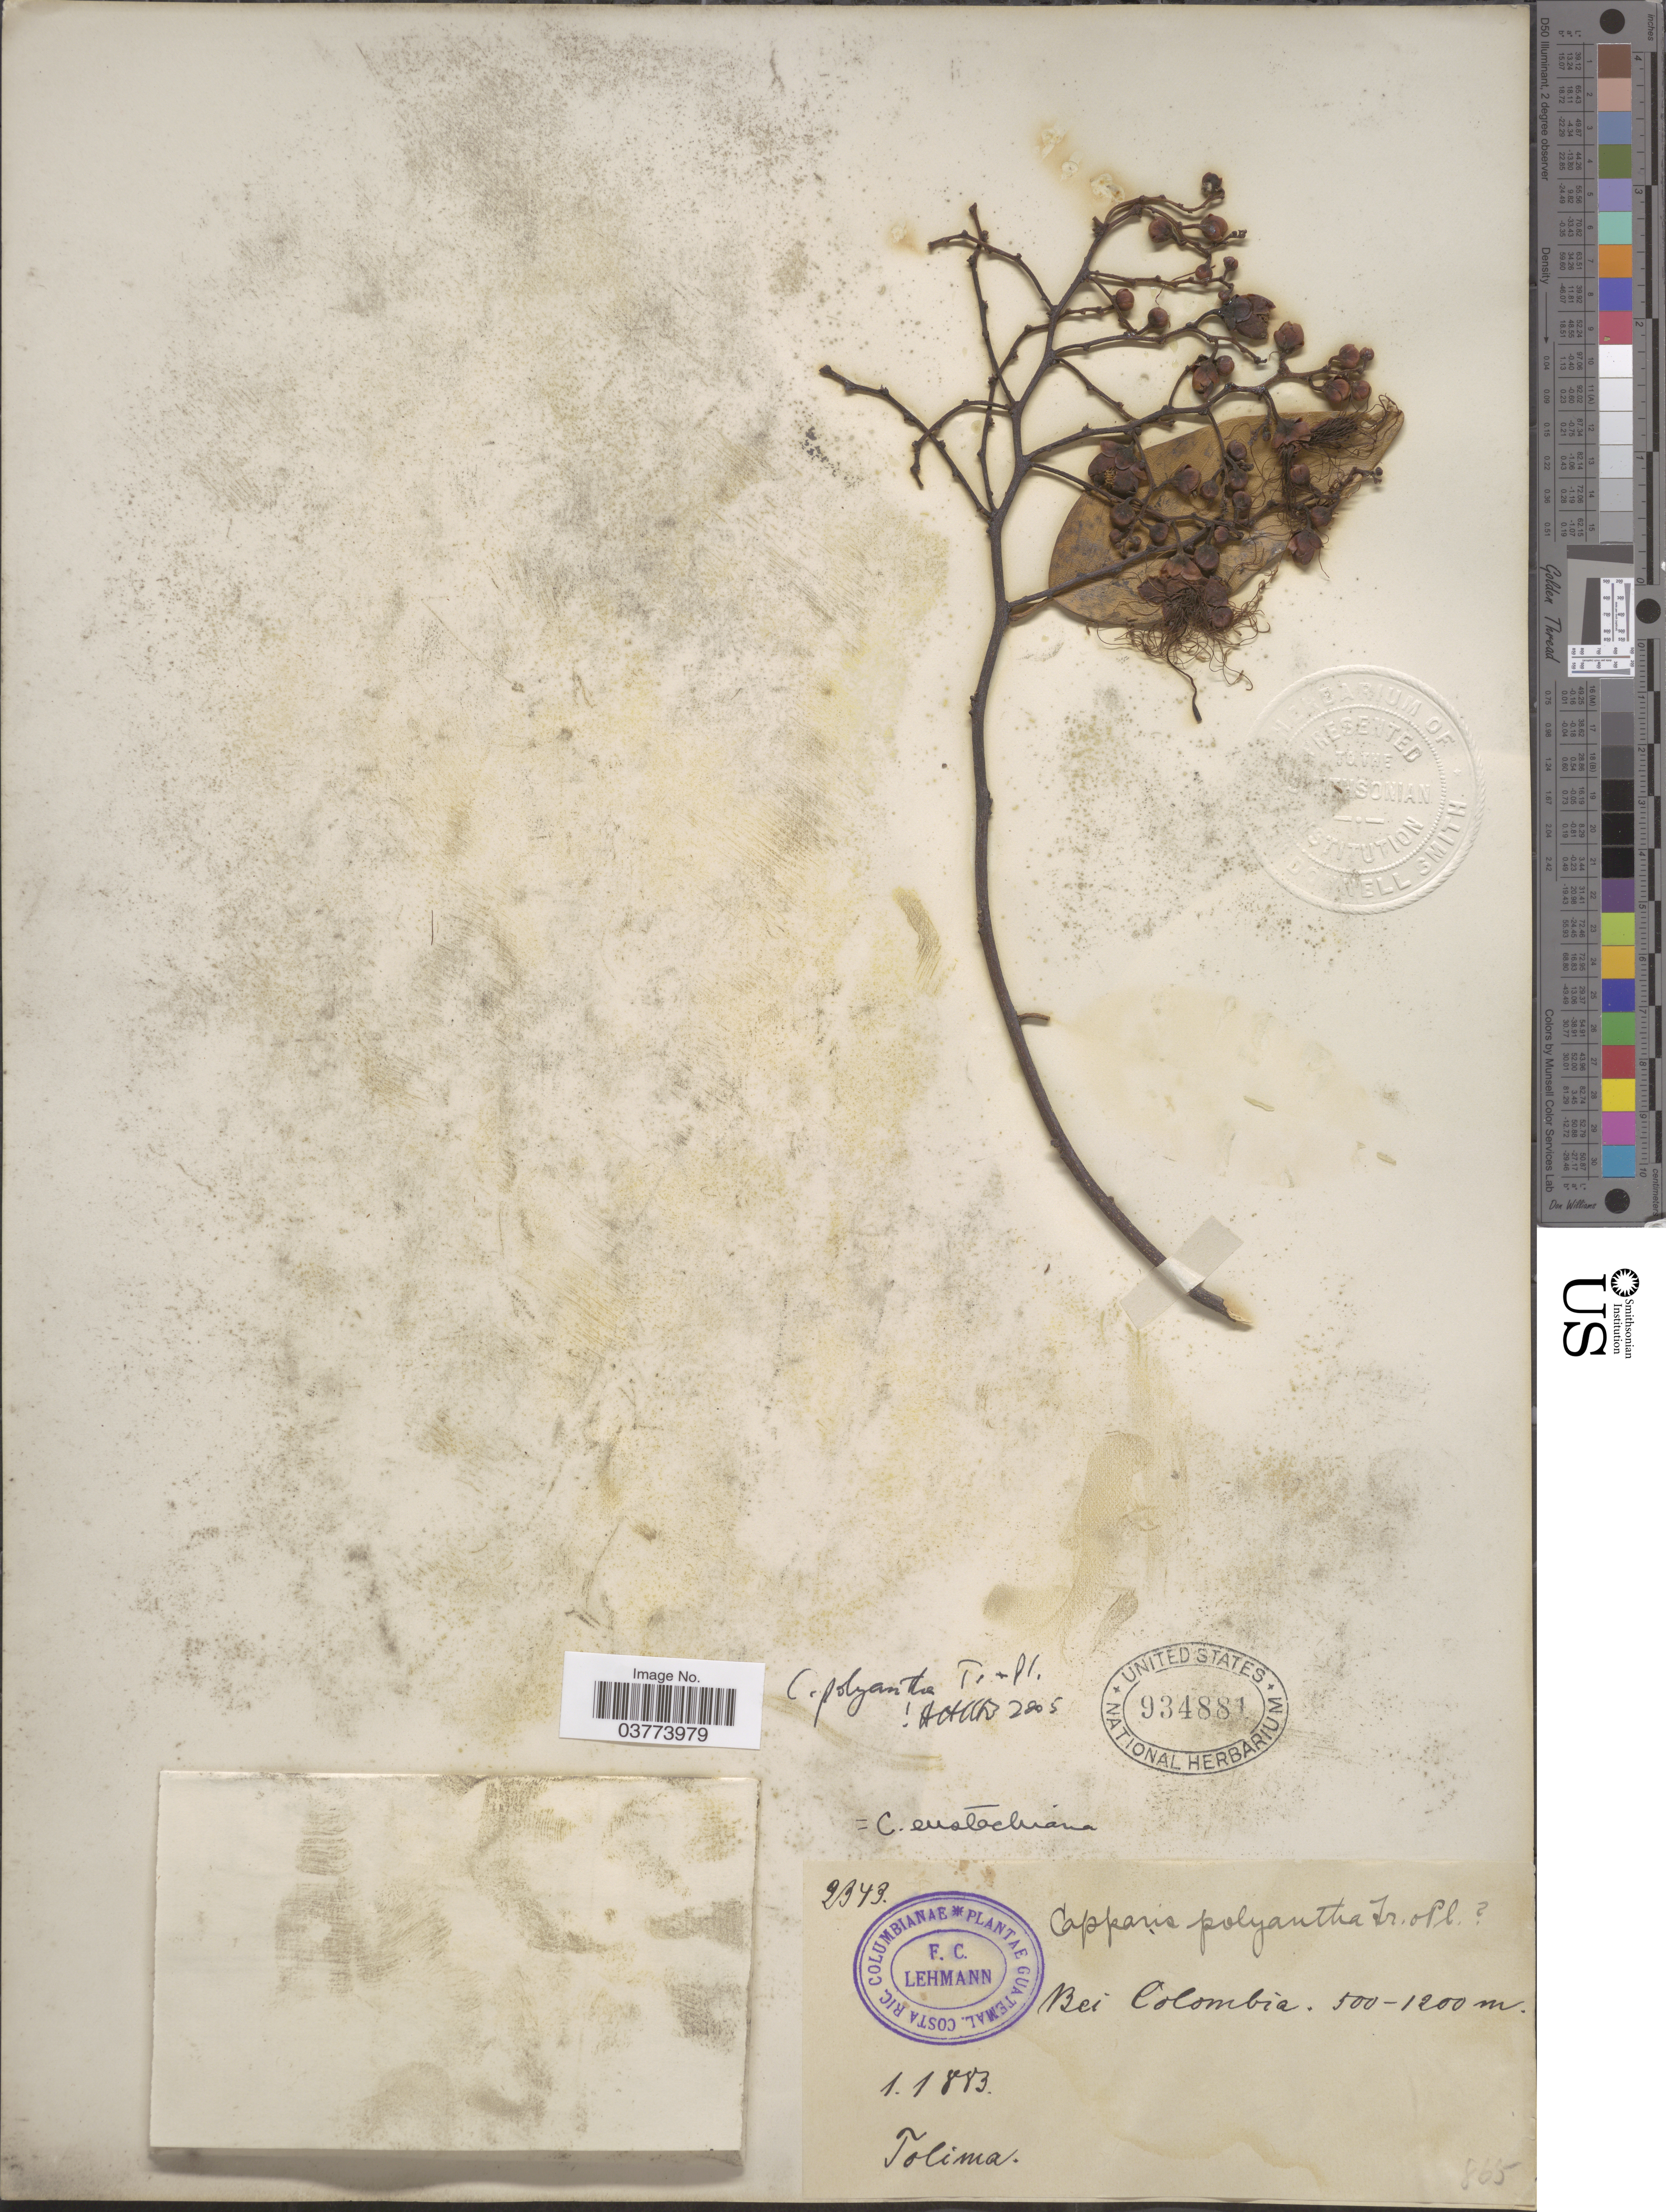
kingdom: Plantae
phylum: Tracheophyta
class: Magnoliopsida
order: Brassicales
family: Capparaceae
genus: Cynophalla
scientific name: Cynophalla polyantha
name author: (Triana & Planch.) Cornejo & Iltis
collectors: F. C. Lehmann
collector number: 2343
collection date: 1883-01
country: Colombia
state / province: Tolima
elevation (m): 500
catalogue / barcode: US 934881